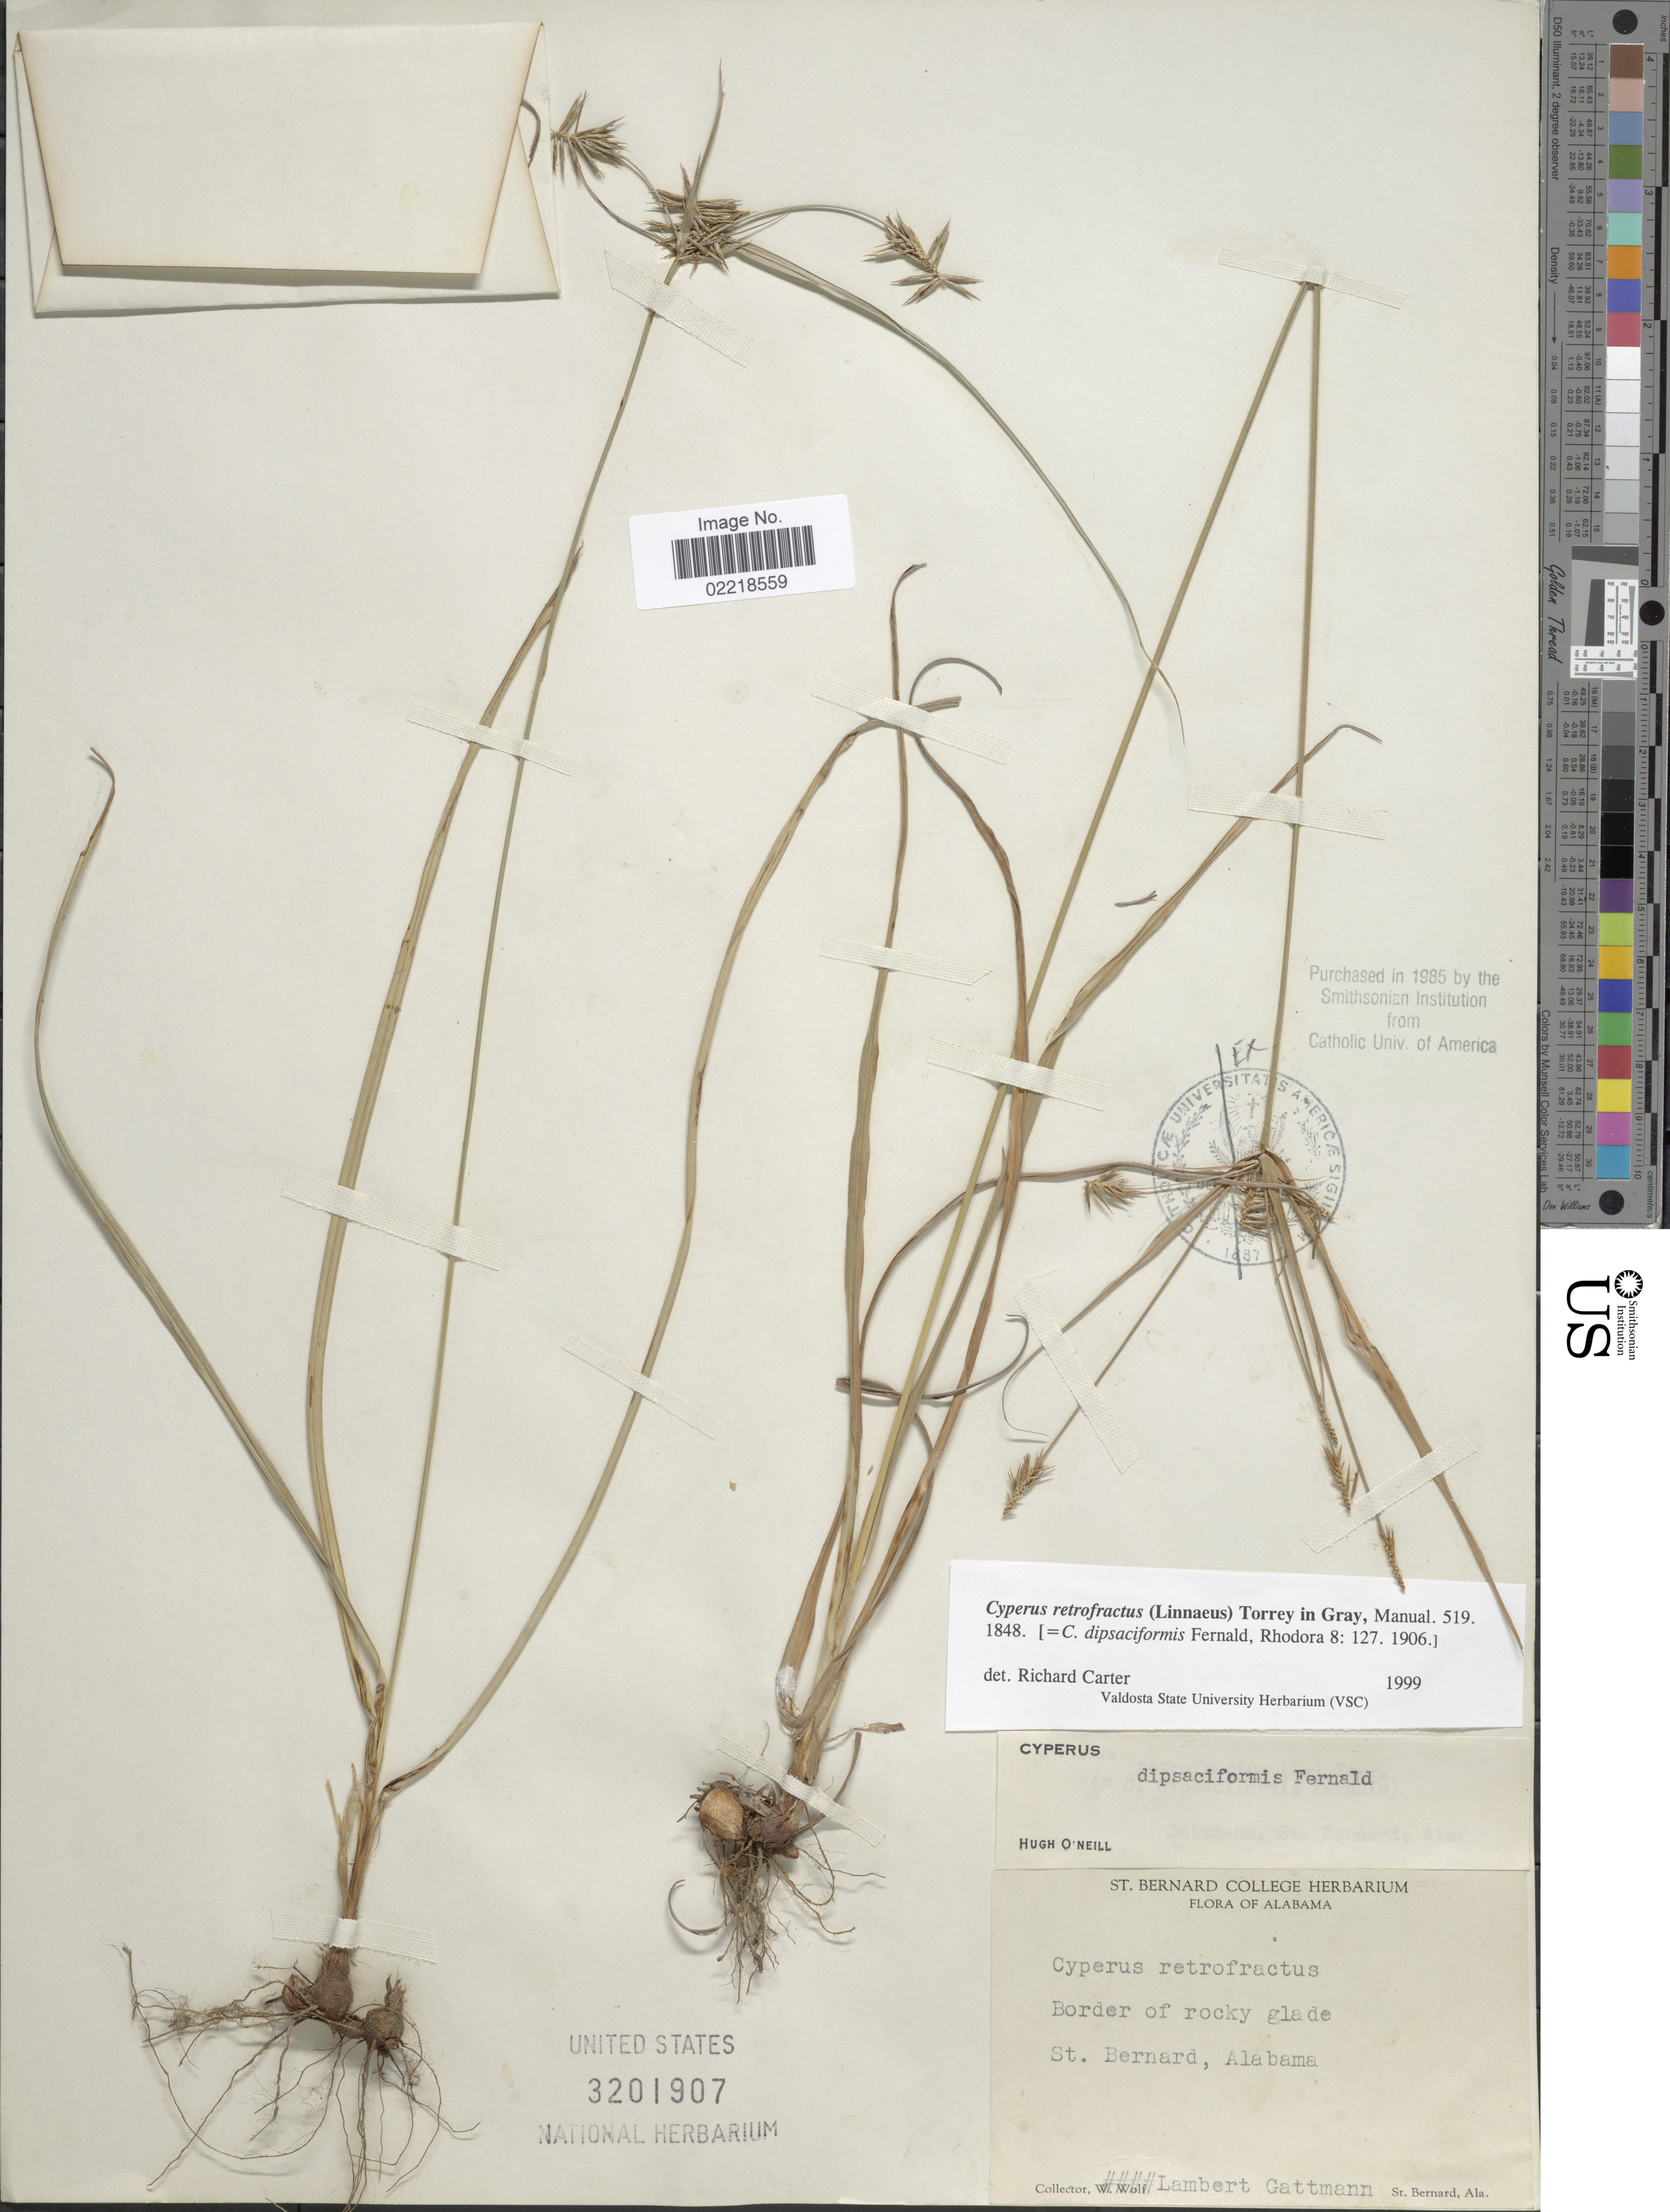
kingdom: Plantae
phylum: Tracheophyta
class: Liliopsida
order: Poales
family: Cyperaceae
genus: Cyperus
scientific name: Cyperus retrofractus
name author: (L.) Torr.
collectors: L. Gattmann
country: United States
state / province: Alabama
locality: Border of rocky glade, St. Bernard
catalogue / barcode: US 3201907